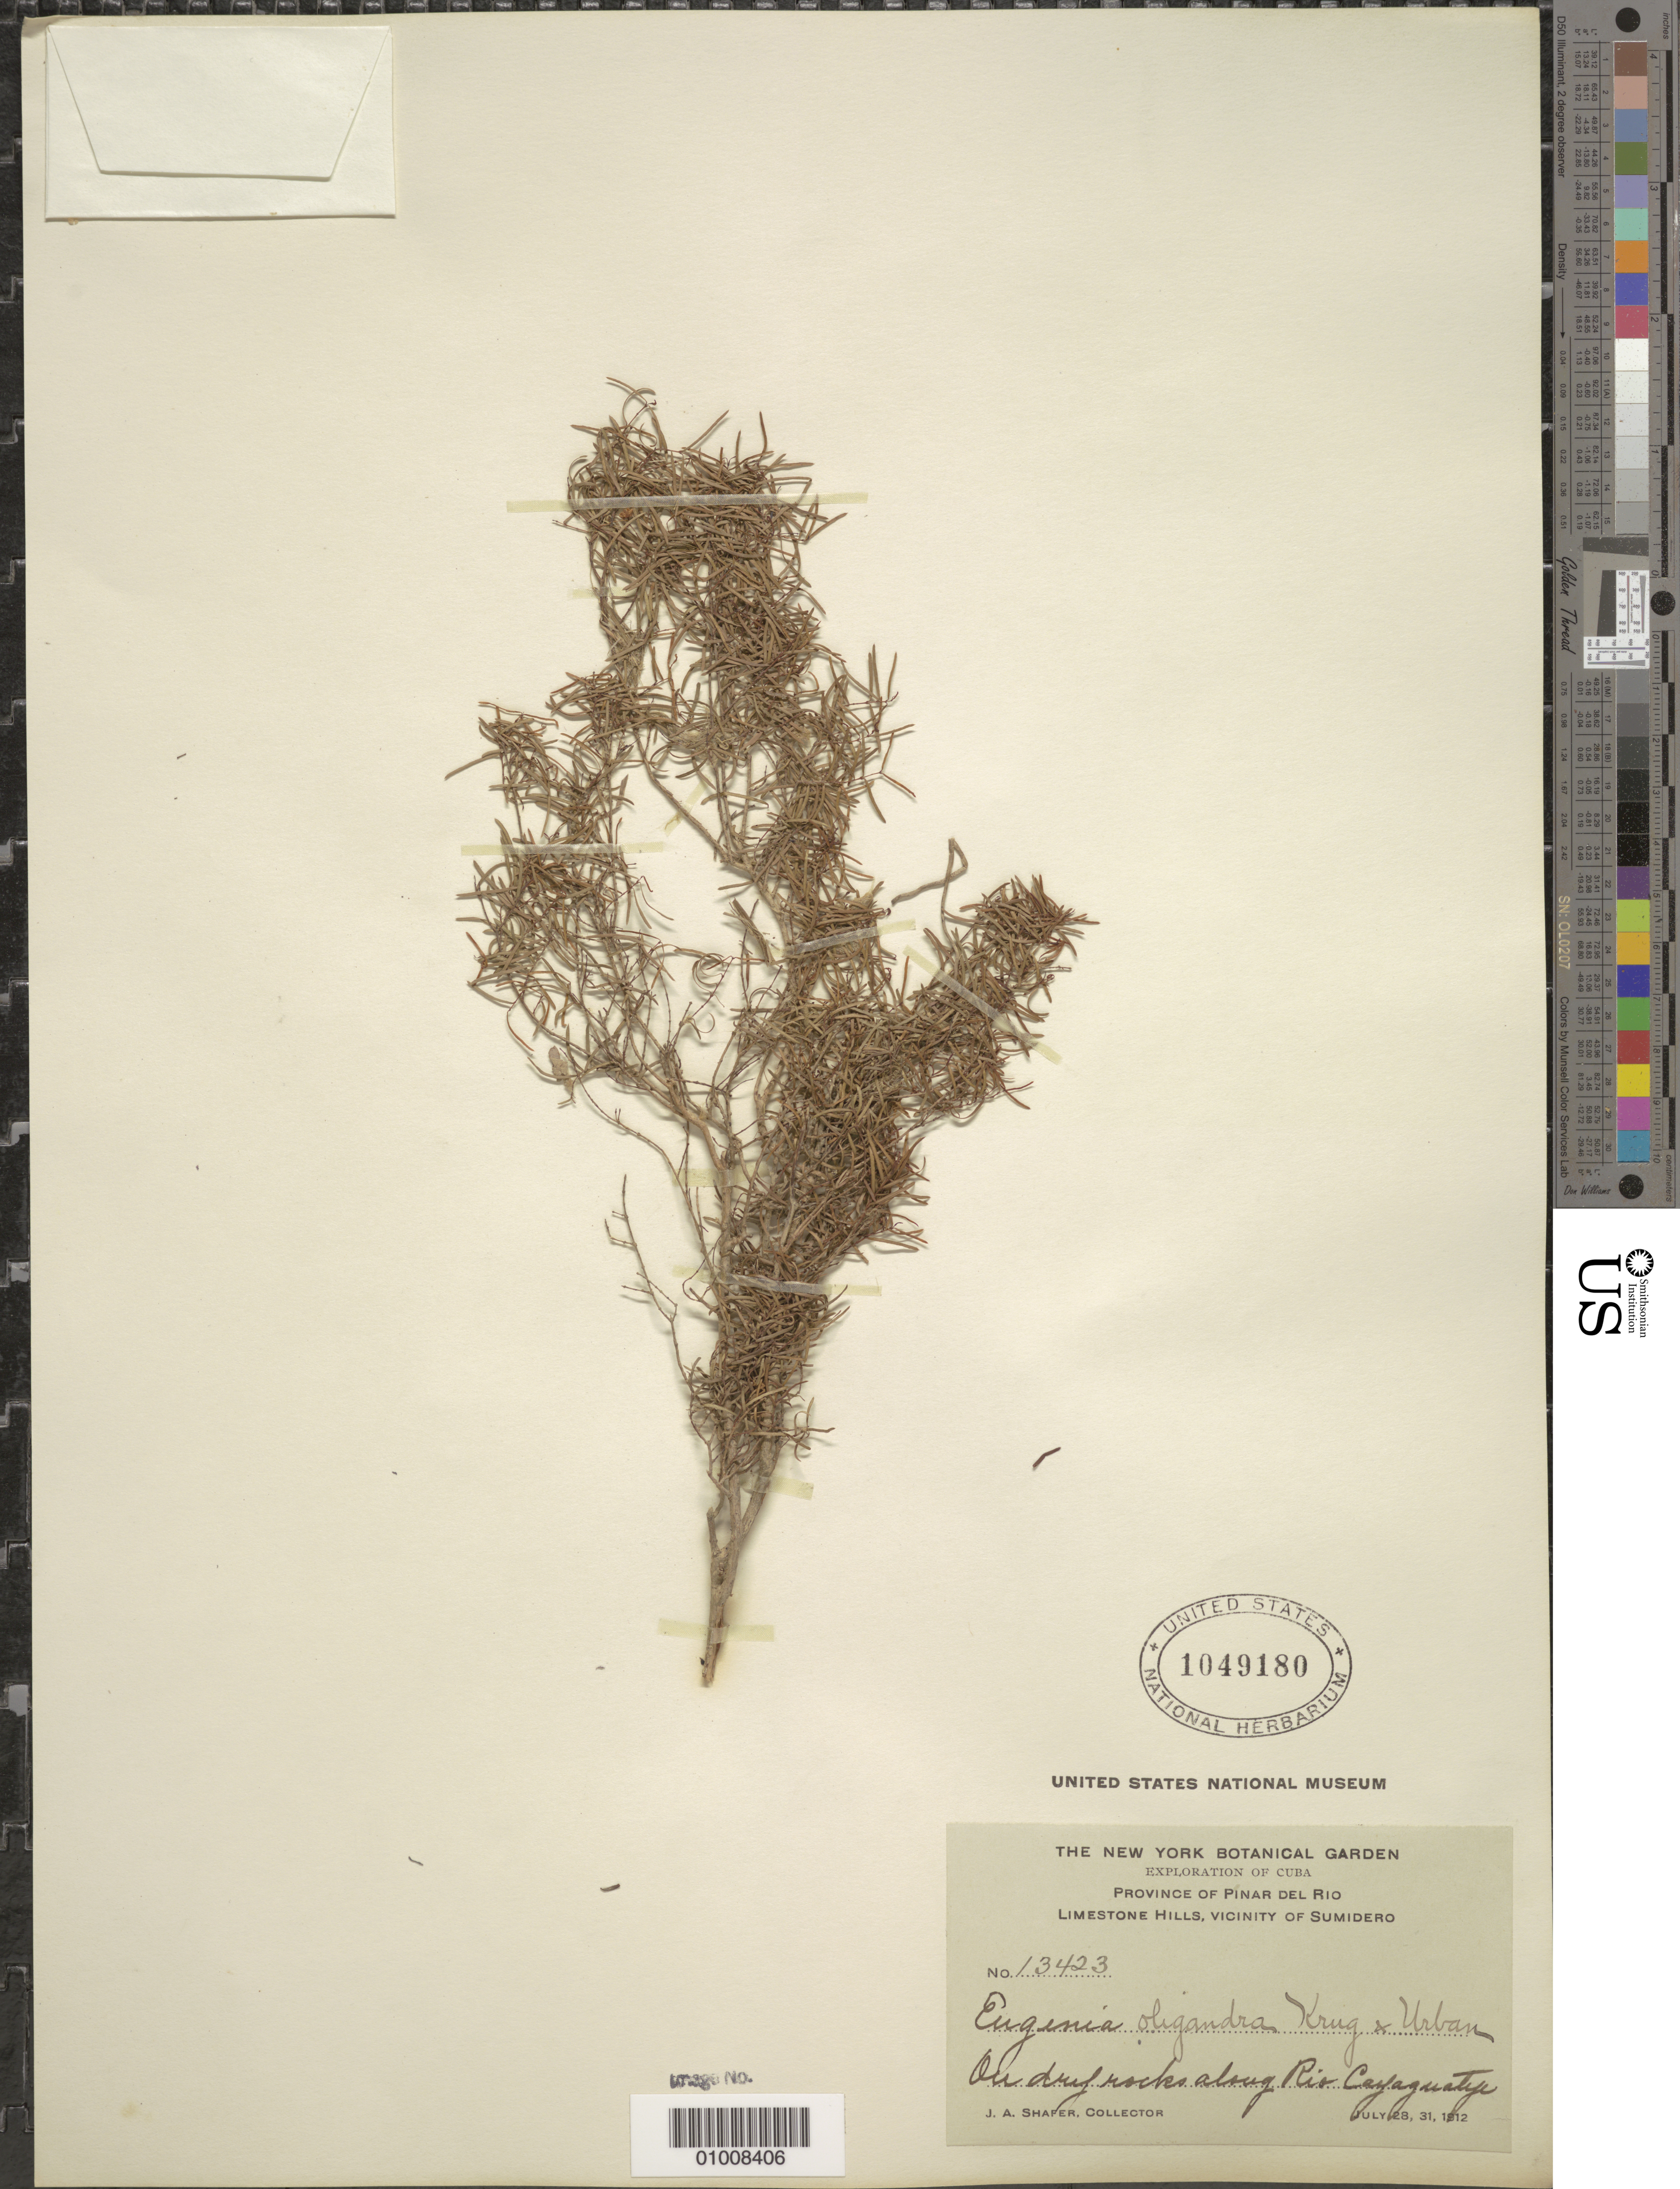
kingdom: Plantae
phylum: Tracheophyta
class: Magnoliopsida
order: Myrtales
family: Myrtaceae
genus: Eugenia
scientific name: Eugenia oligandra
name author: Krug & Urb.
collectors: J. A. Shafer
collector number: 13423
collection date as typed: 31 Jul 1912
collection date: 1912-07-31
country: Cuba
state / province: Pinar del Rio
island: Cuba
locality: Along Rio Cayaguatye Vicinity of Sumidero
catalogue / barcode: US 1049180